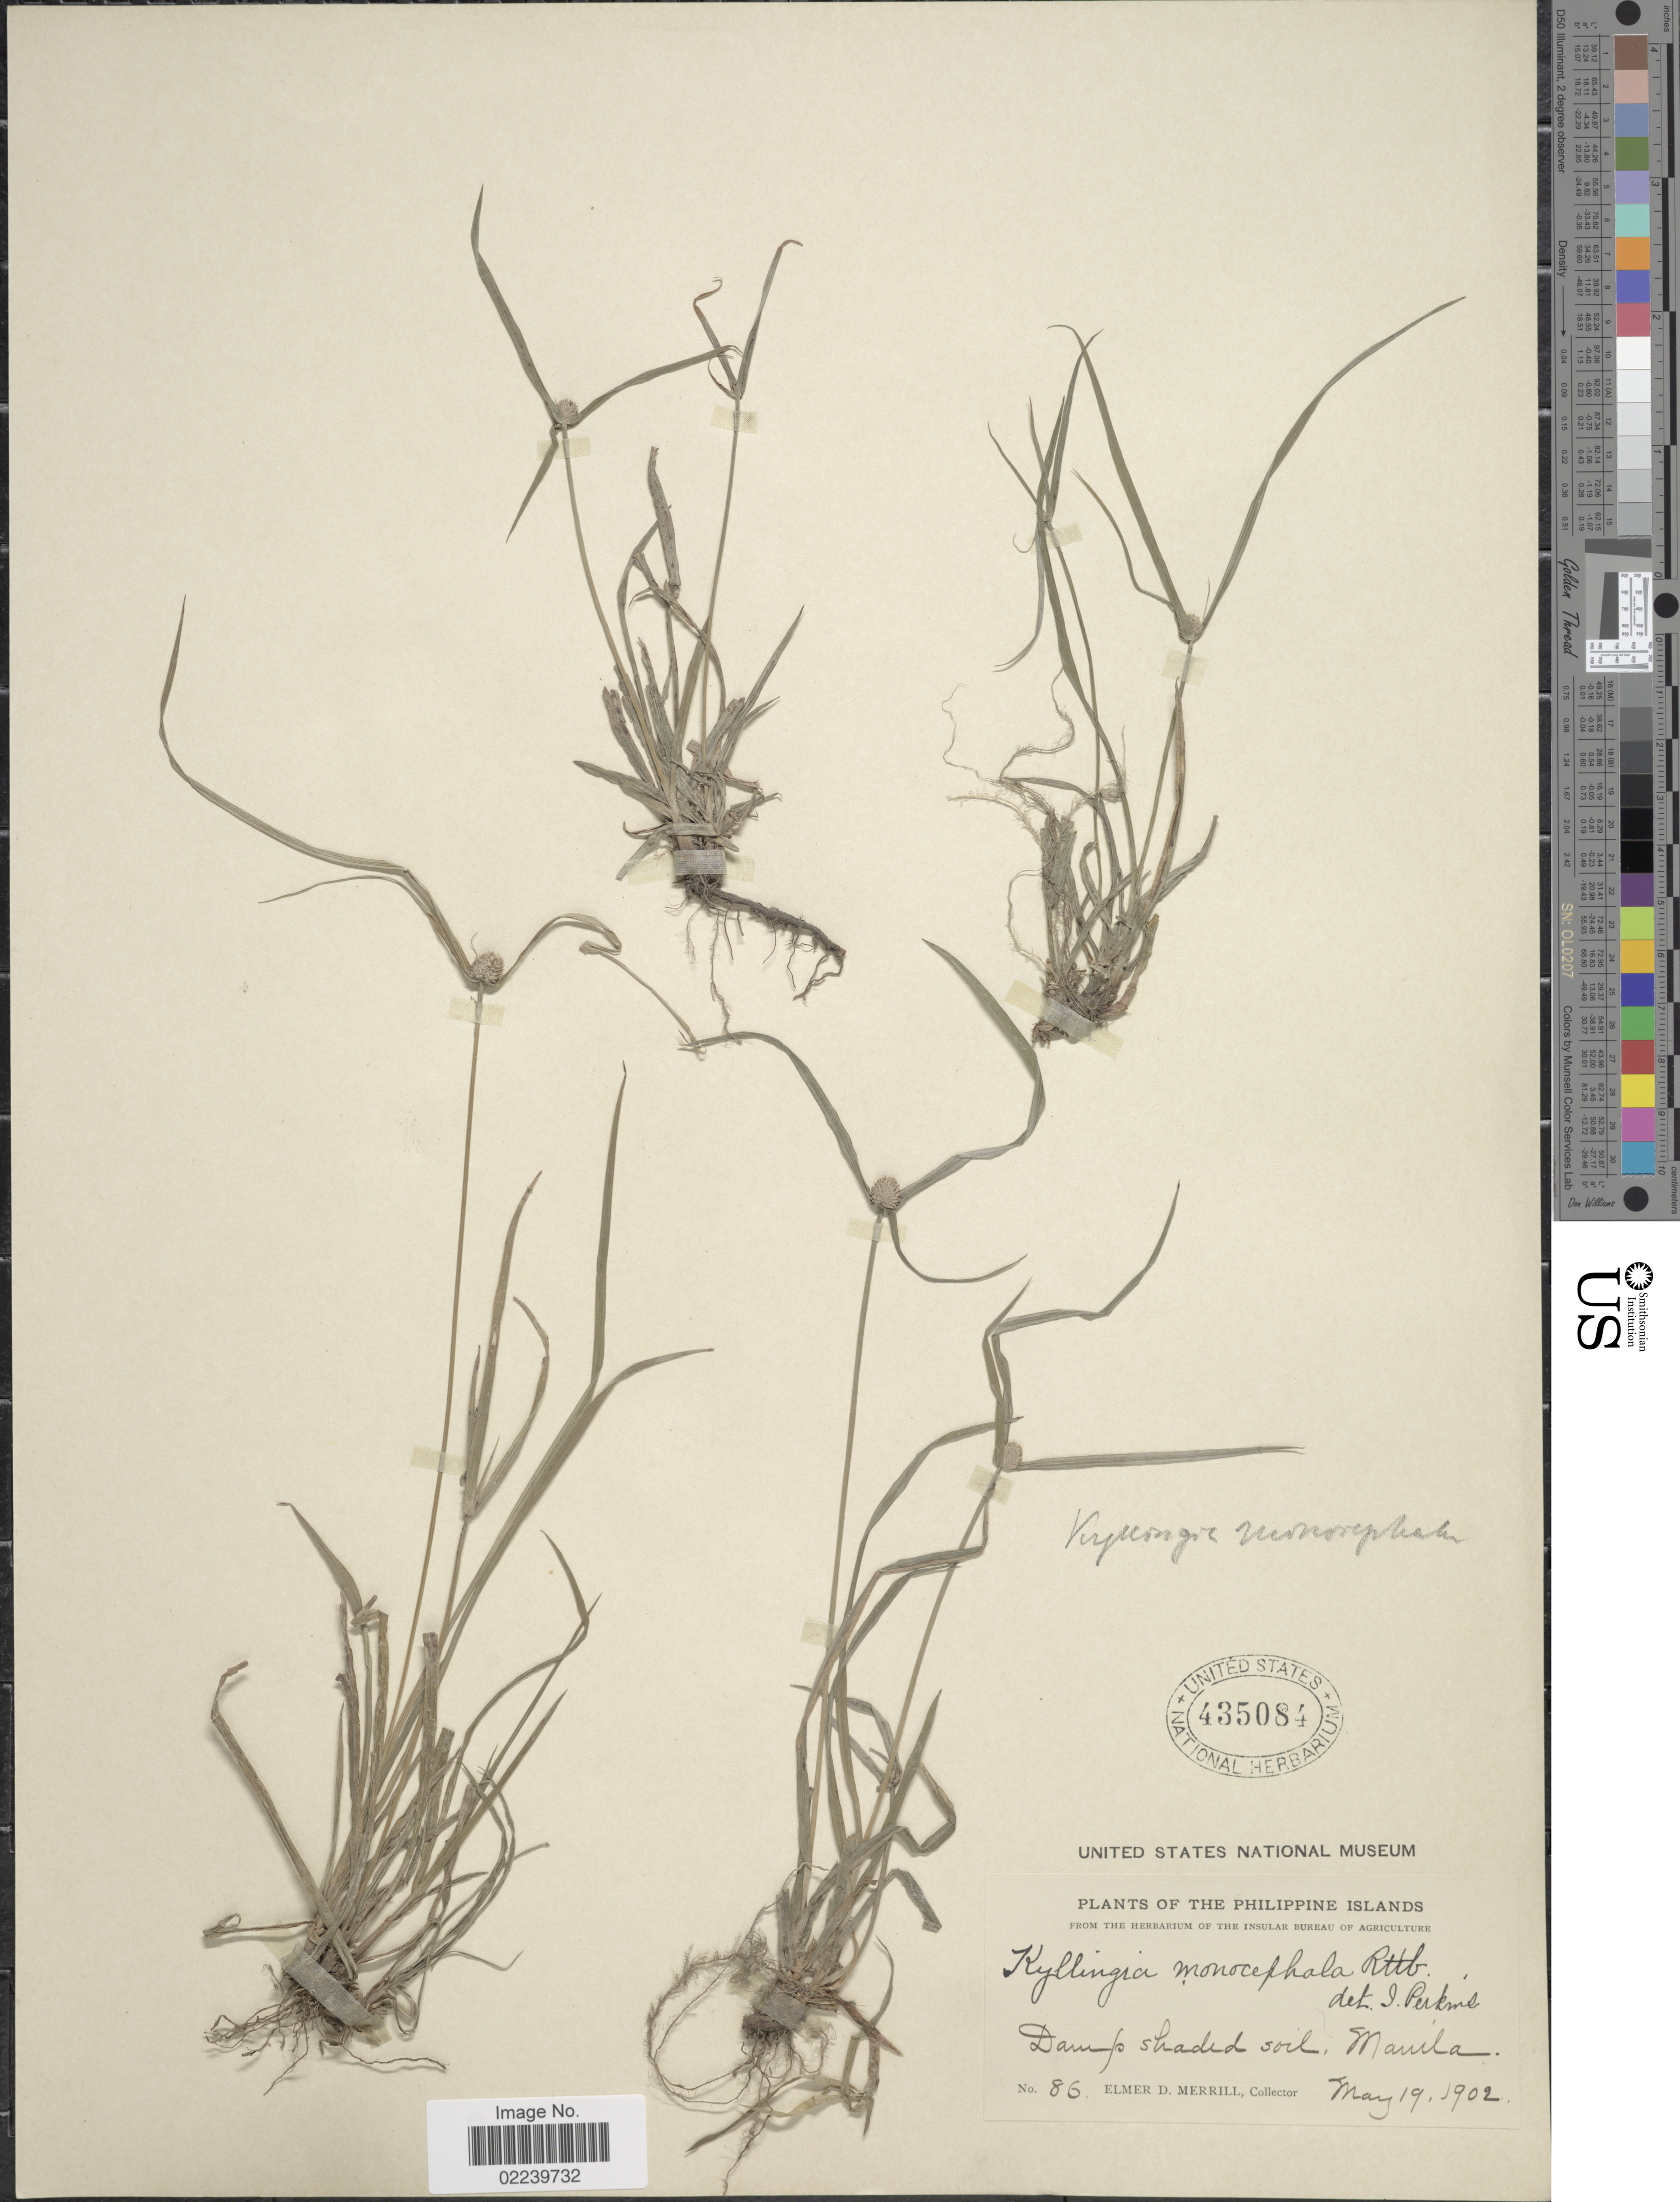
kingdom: Plantae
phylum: Tracheophyta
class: Liliopsida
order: Poales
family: Cyperaceae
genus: Cyperus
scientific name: Cyperus mindorensis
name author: (Steud.) Huygh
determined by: Strong, M. T., (US), Smithsonian Institution - National Museum of Natural History (UNITED STATES)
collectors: E. D. Merrill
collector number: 86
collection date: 1902-05-19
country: Philippines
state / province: National Capital Region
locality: Damp shaded soil, Manila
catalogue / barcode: US 435084